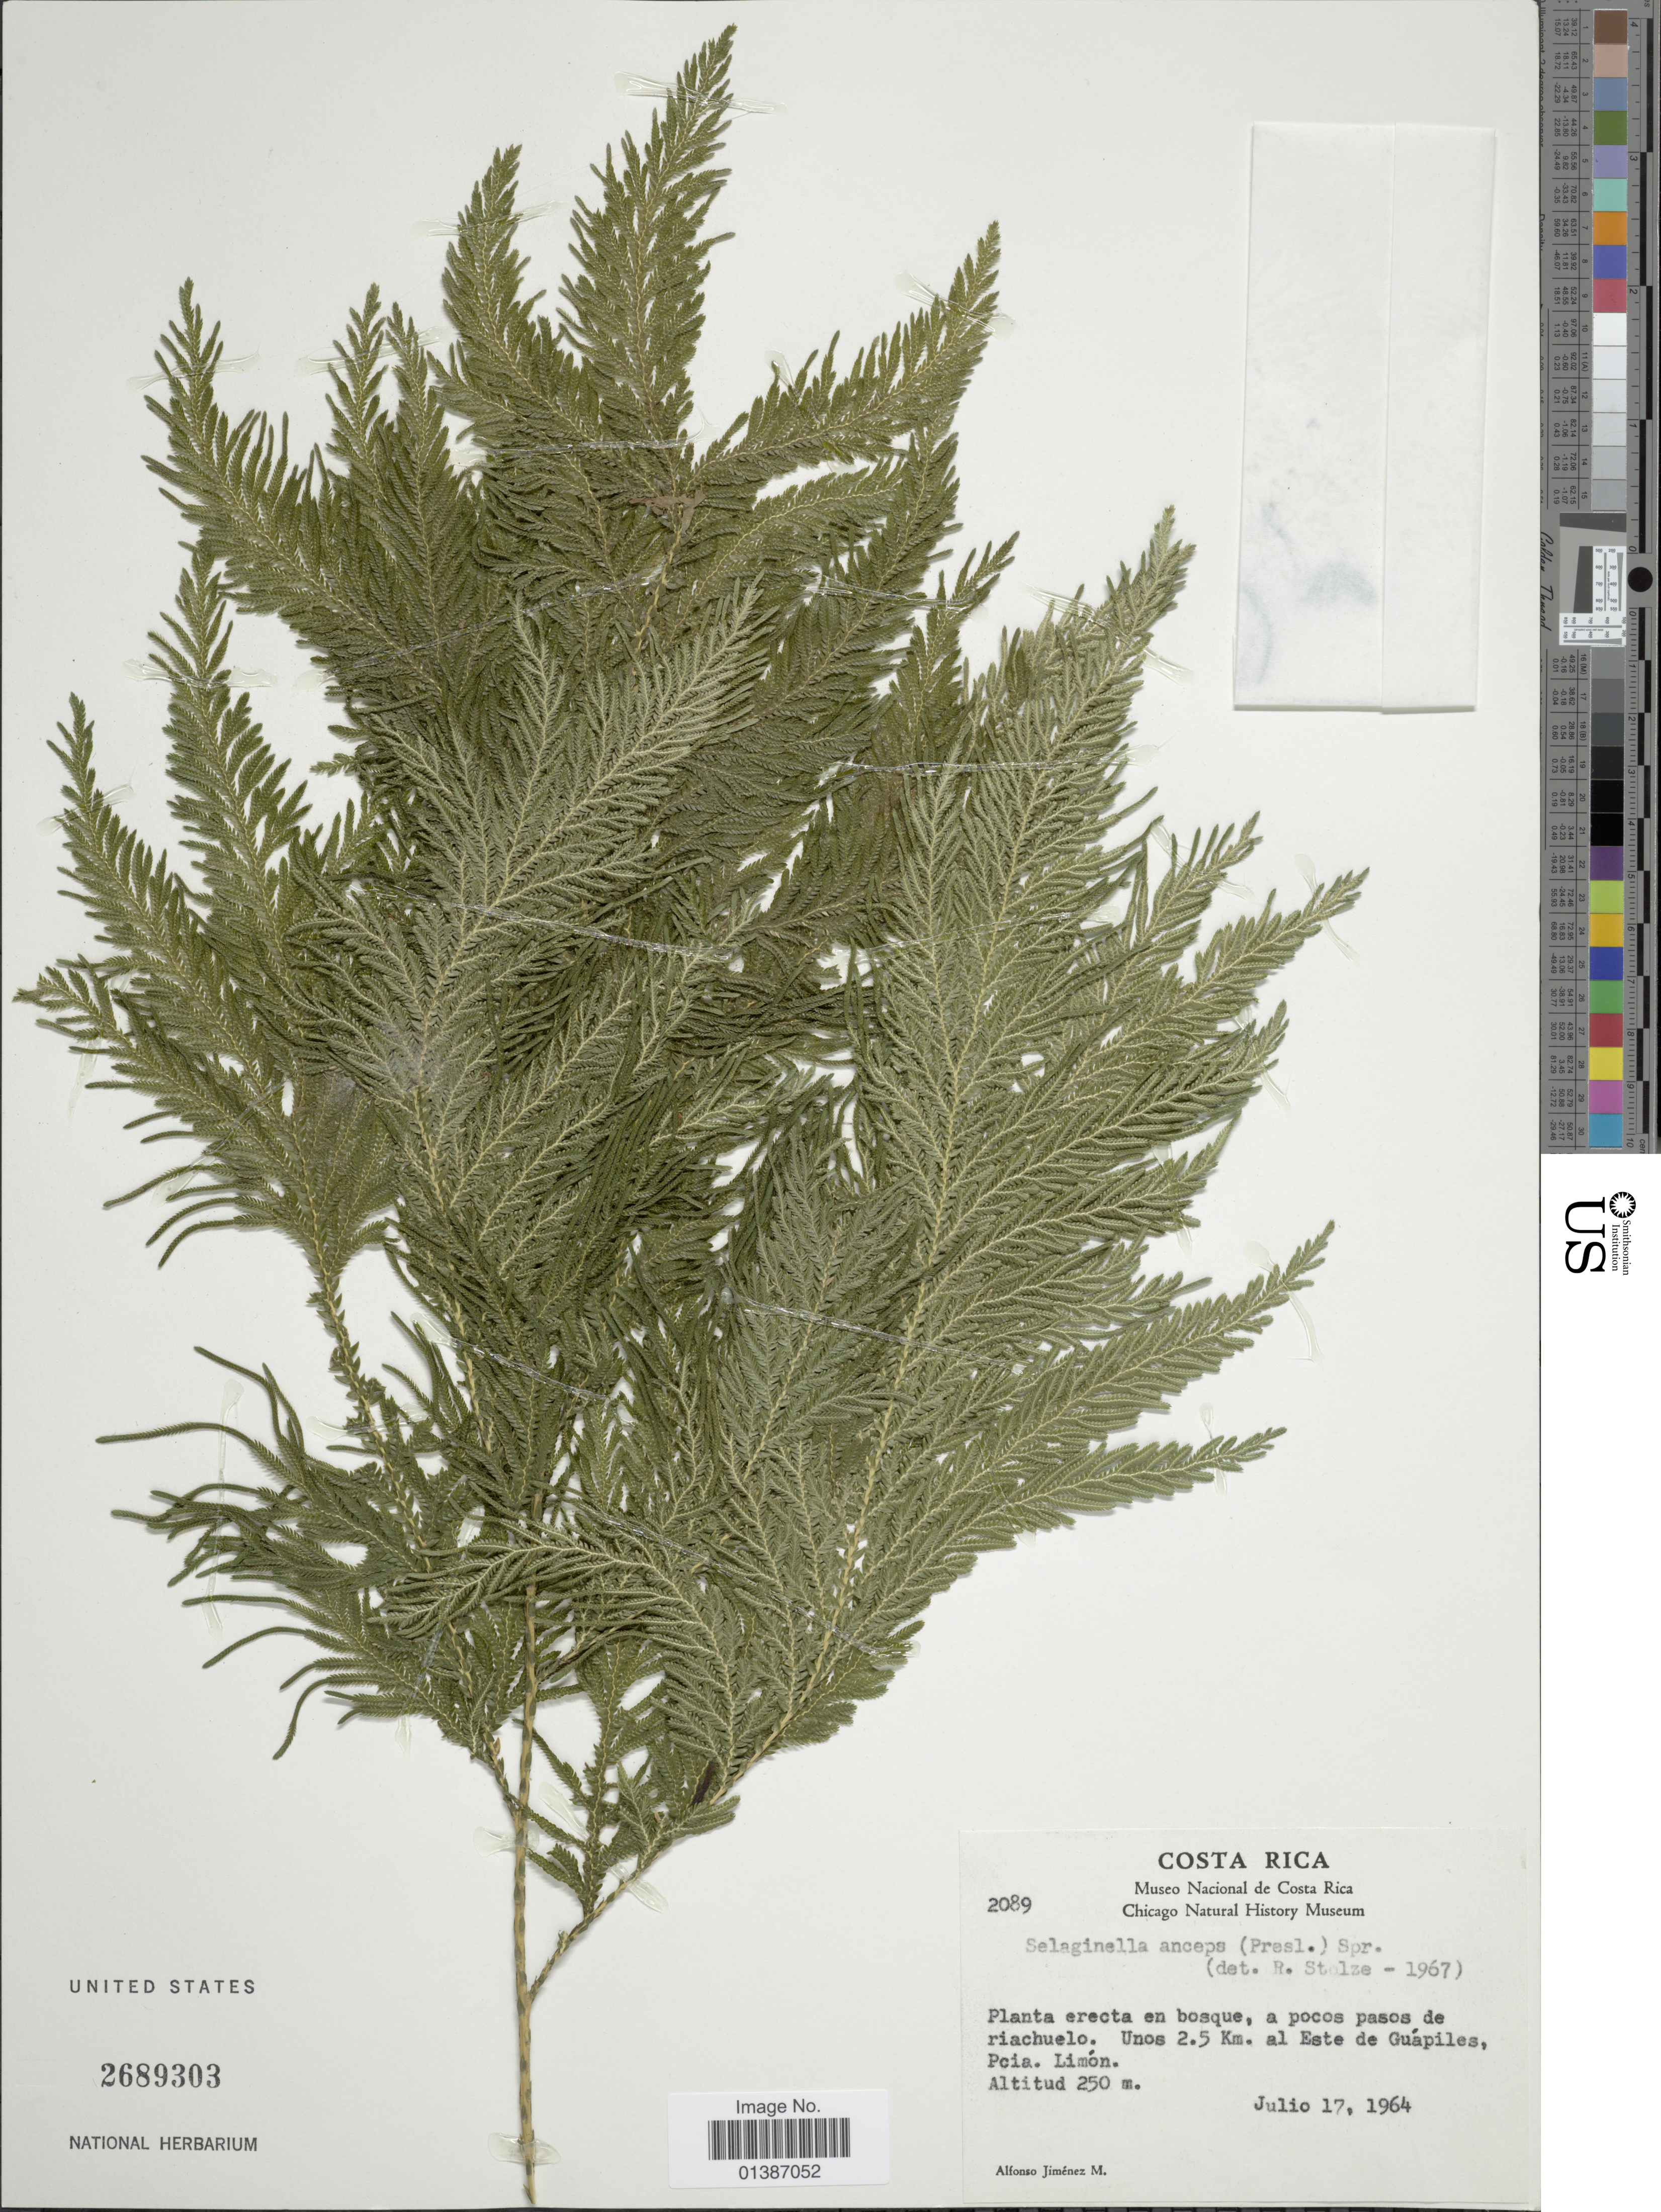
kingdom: Plantae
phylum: Tracheophyta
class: Lycopodiopsida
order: Selaginellales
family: Selaginellaceae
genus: Selaginella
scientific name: Selaginella anceps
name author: (C. Presl)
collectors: A. Jimenez M.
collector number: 2089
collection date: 1964-07-17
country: Costa Rica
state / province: Limón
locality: Unos 2.5 Km. al Este de Guápiles, Pcia.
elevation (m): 250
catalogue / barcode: US 2689303